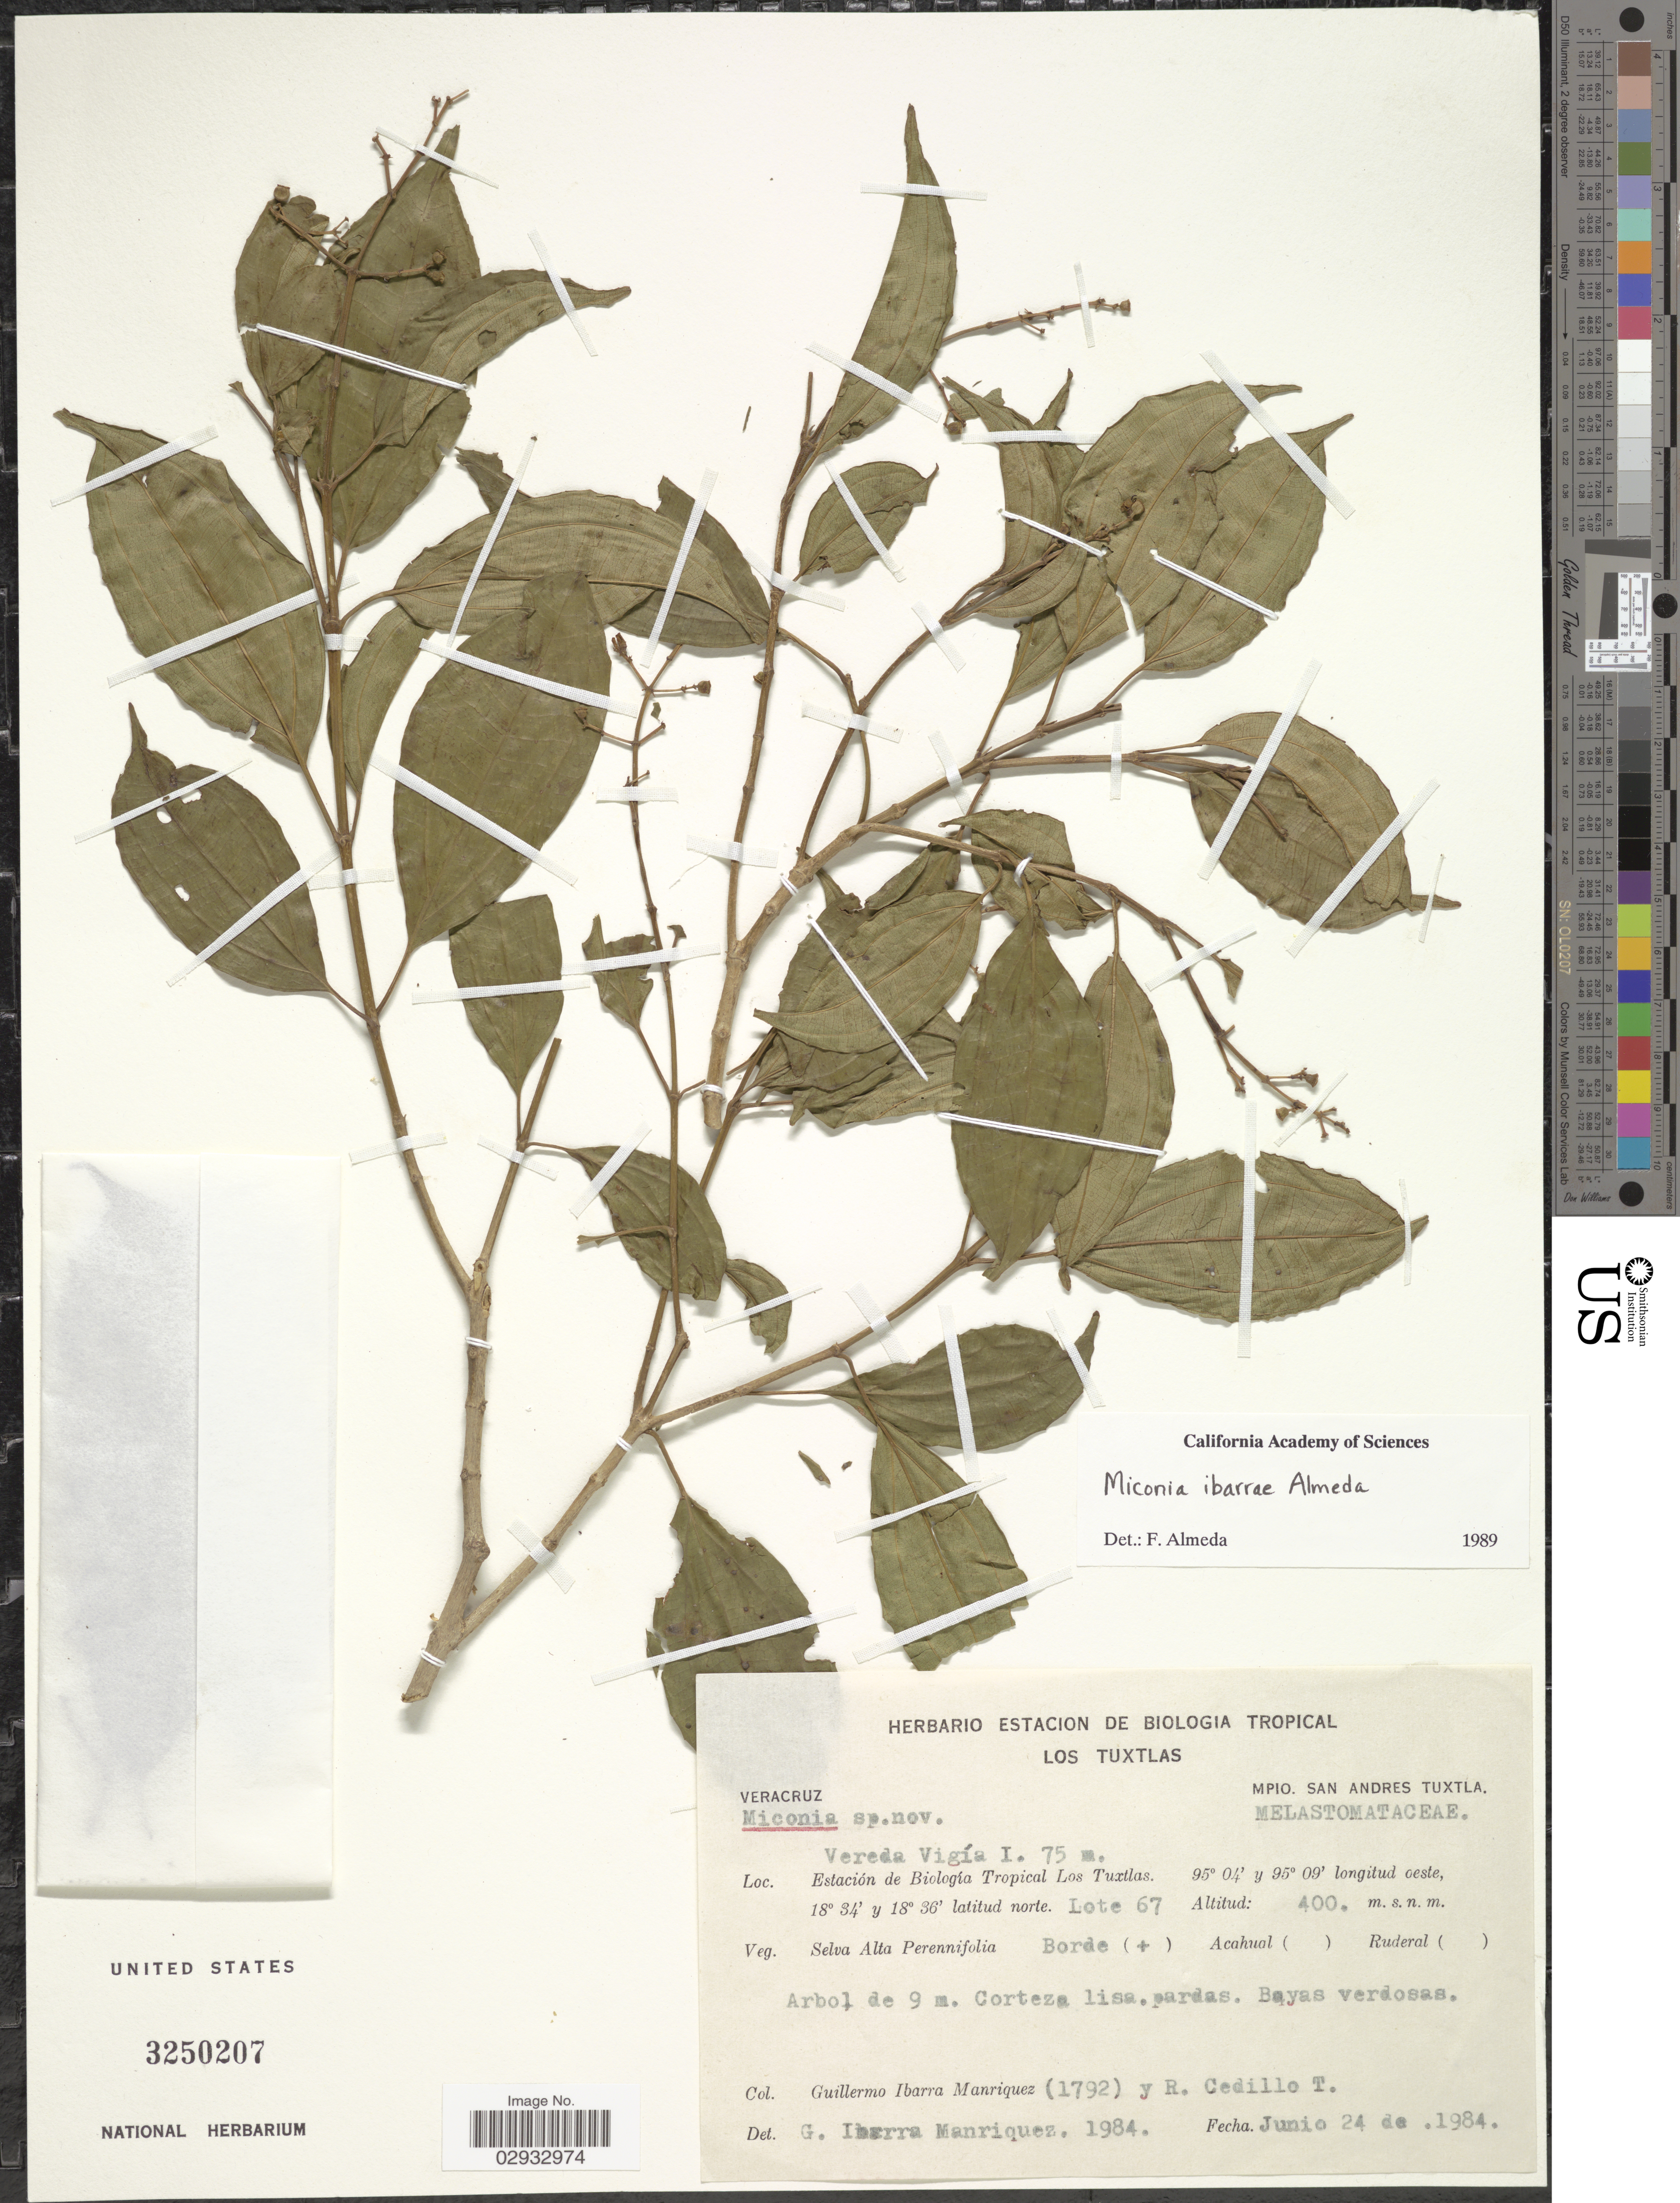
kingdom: Plantae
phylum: Tracheophyta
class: Magnoliopsida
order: Myrtales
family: Melastomataceae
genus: Miconia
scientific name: Miconia ibaguensis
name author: (Bonpl.) Triana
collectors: G. Manriquez & R. CedilloT.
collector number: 1792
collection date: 1984-06-24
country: Mexico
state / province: Veracruz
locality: Veracruz. Mpio. San Andres Tuxtla. Vereda Vigía I. 75 m. Estación de Biología Tropical Los Tuxtlas.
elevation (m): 400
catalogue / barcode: US 3250207